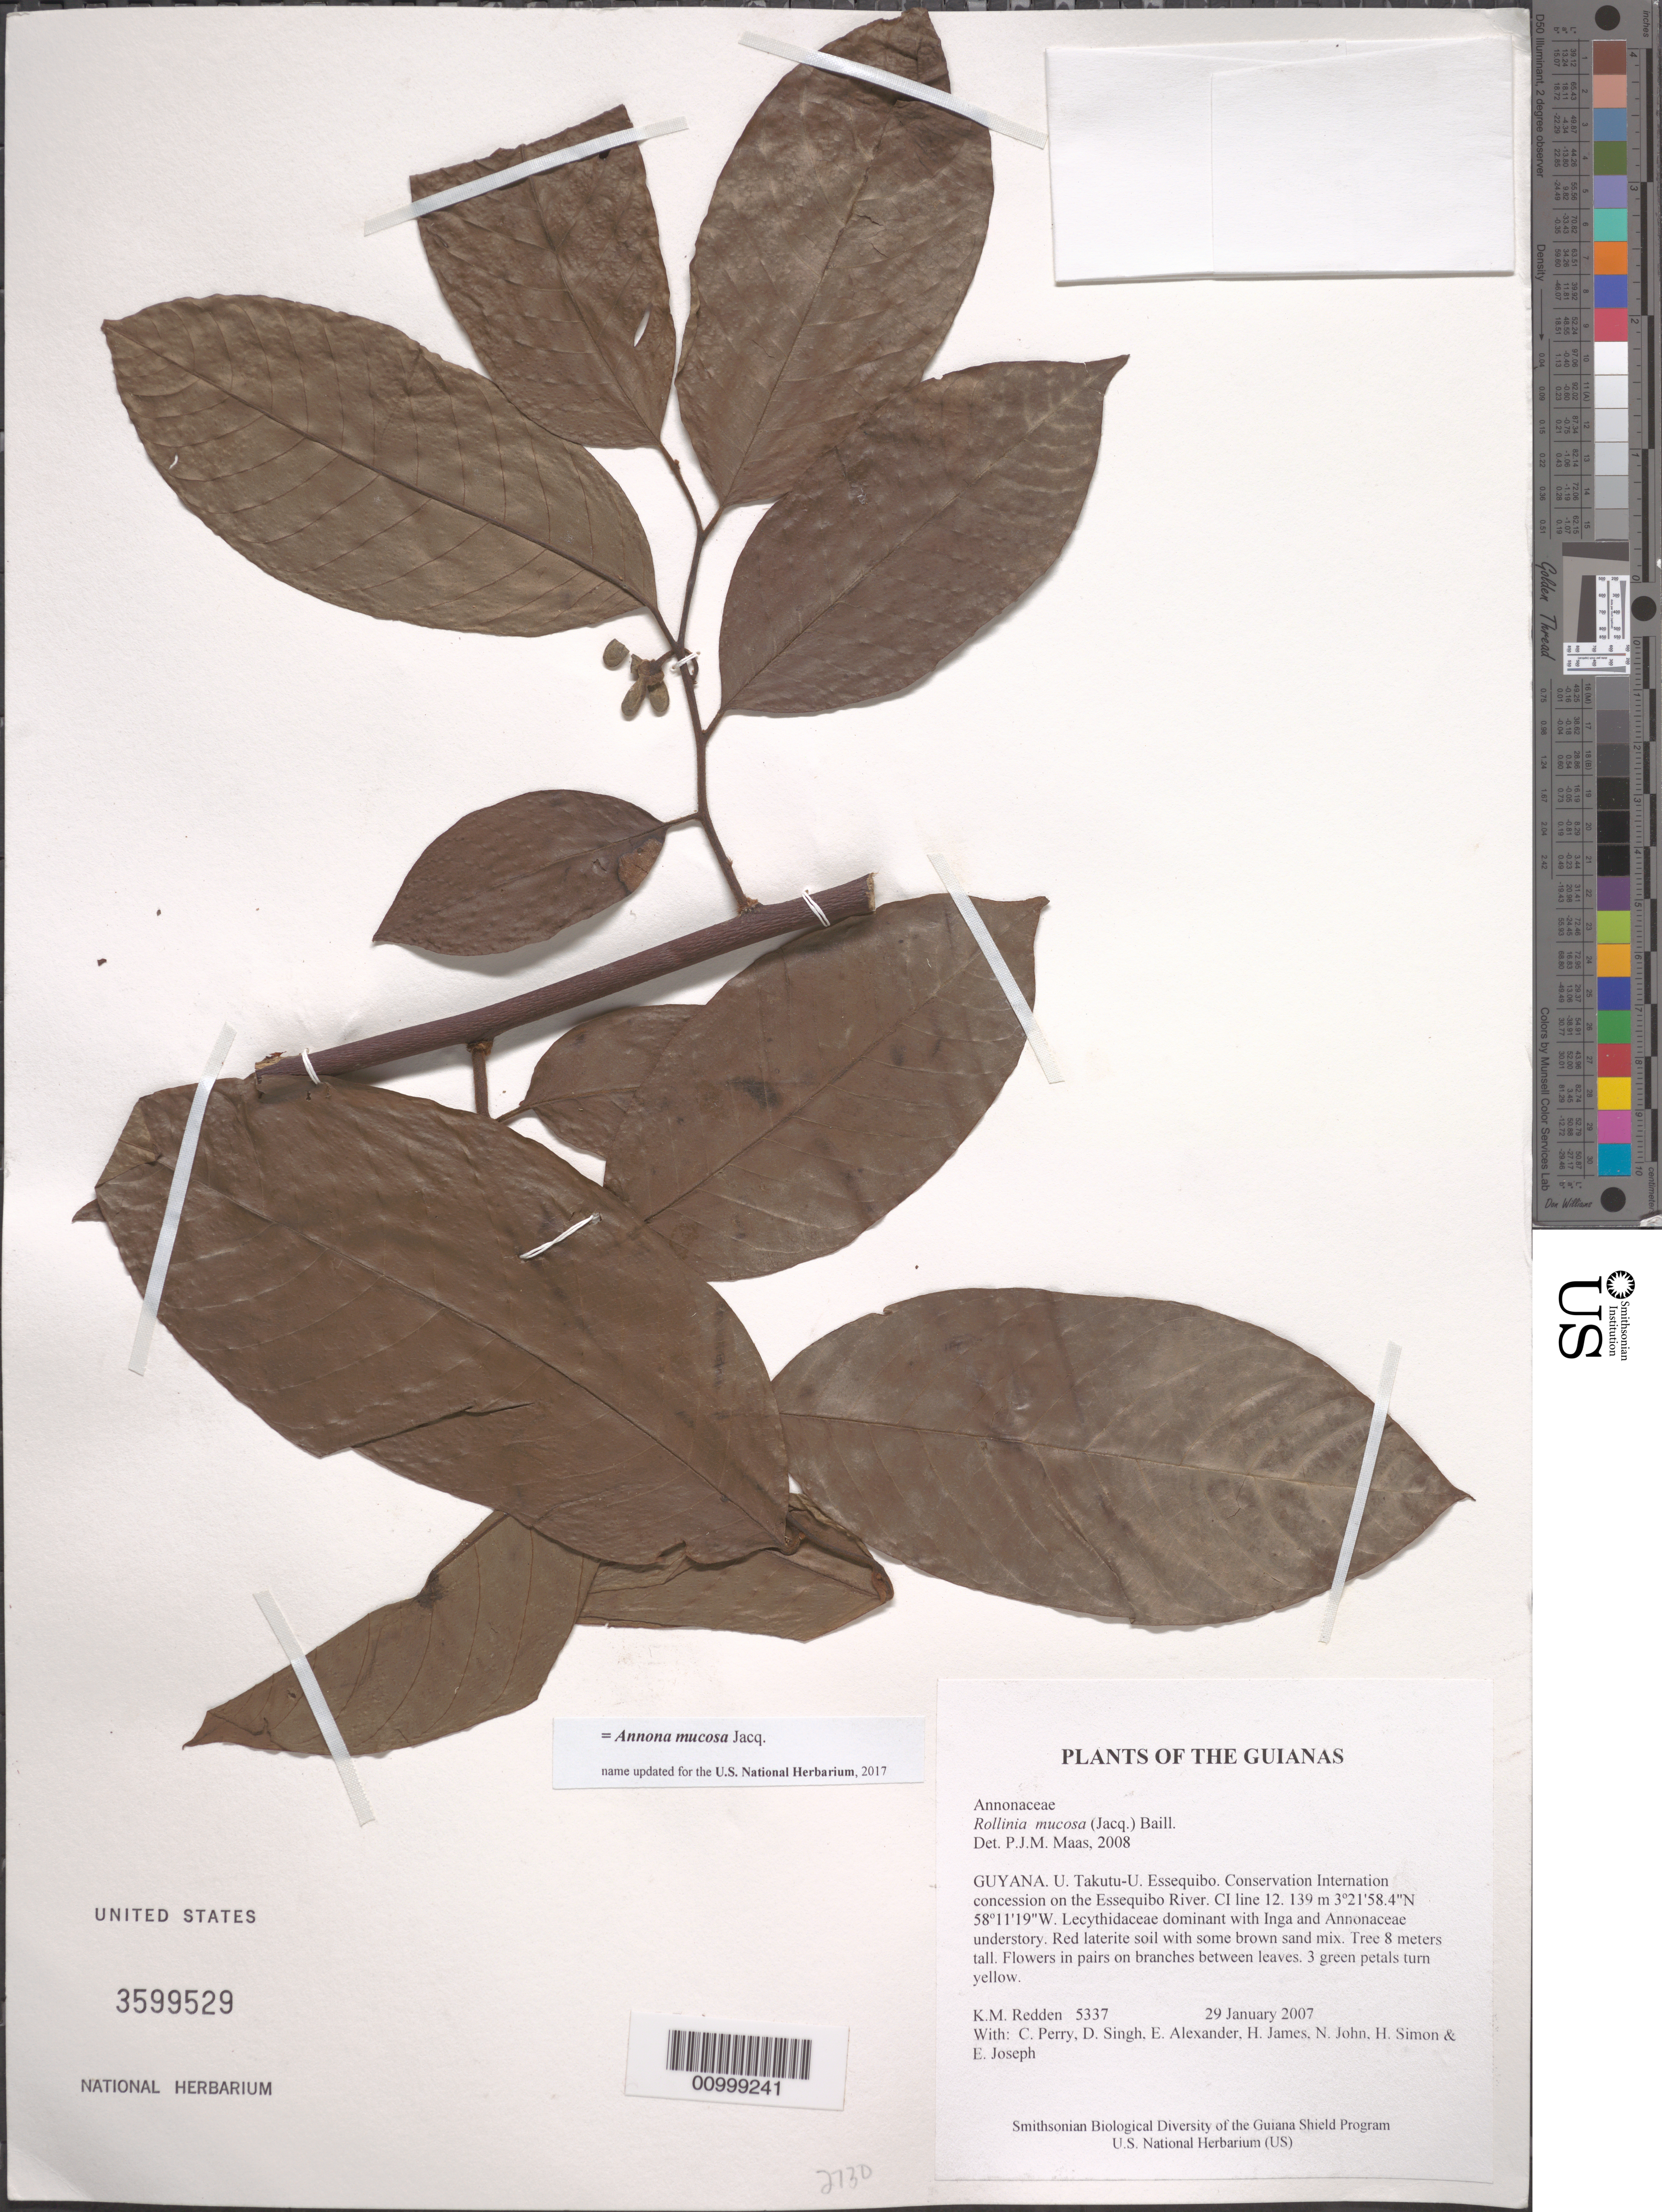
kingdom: Plantae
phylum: Tracheophyta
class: Magnoliopsida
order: Magnoliales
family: Annonaceae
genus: Annona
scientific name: Annona mucosa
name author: Jacq.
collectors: K. M. Redden, C. Perry, D. Singh, E. Alexander, H. James, N. John, H. Simon & E. Joseph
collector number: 5337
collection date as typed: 29 January 2007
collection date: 2007-01-29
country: Guyana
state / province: U. Takutu-U. Essequibo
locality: Conservation International concession on the Essequibo River. CI line 12.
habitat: Lecythidaceae dominant with Inga and Annonaceae understory. Red laterite soil with some brown sand mix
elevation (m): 139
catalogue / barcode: US 3599529